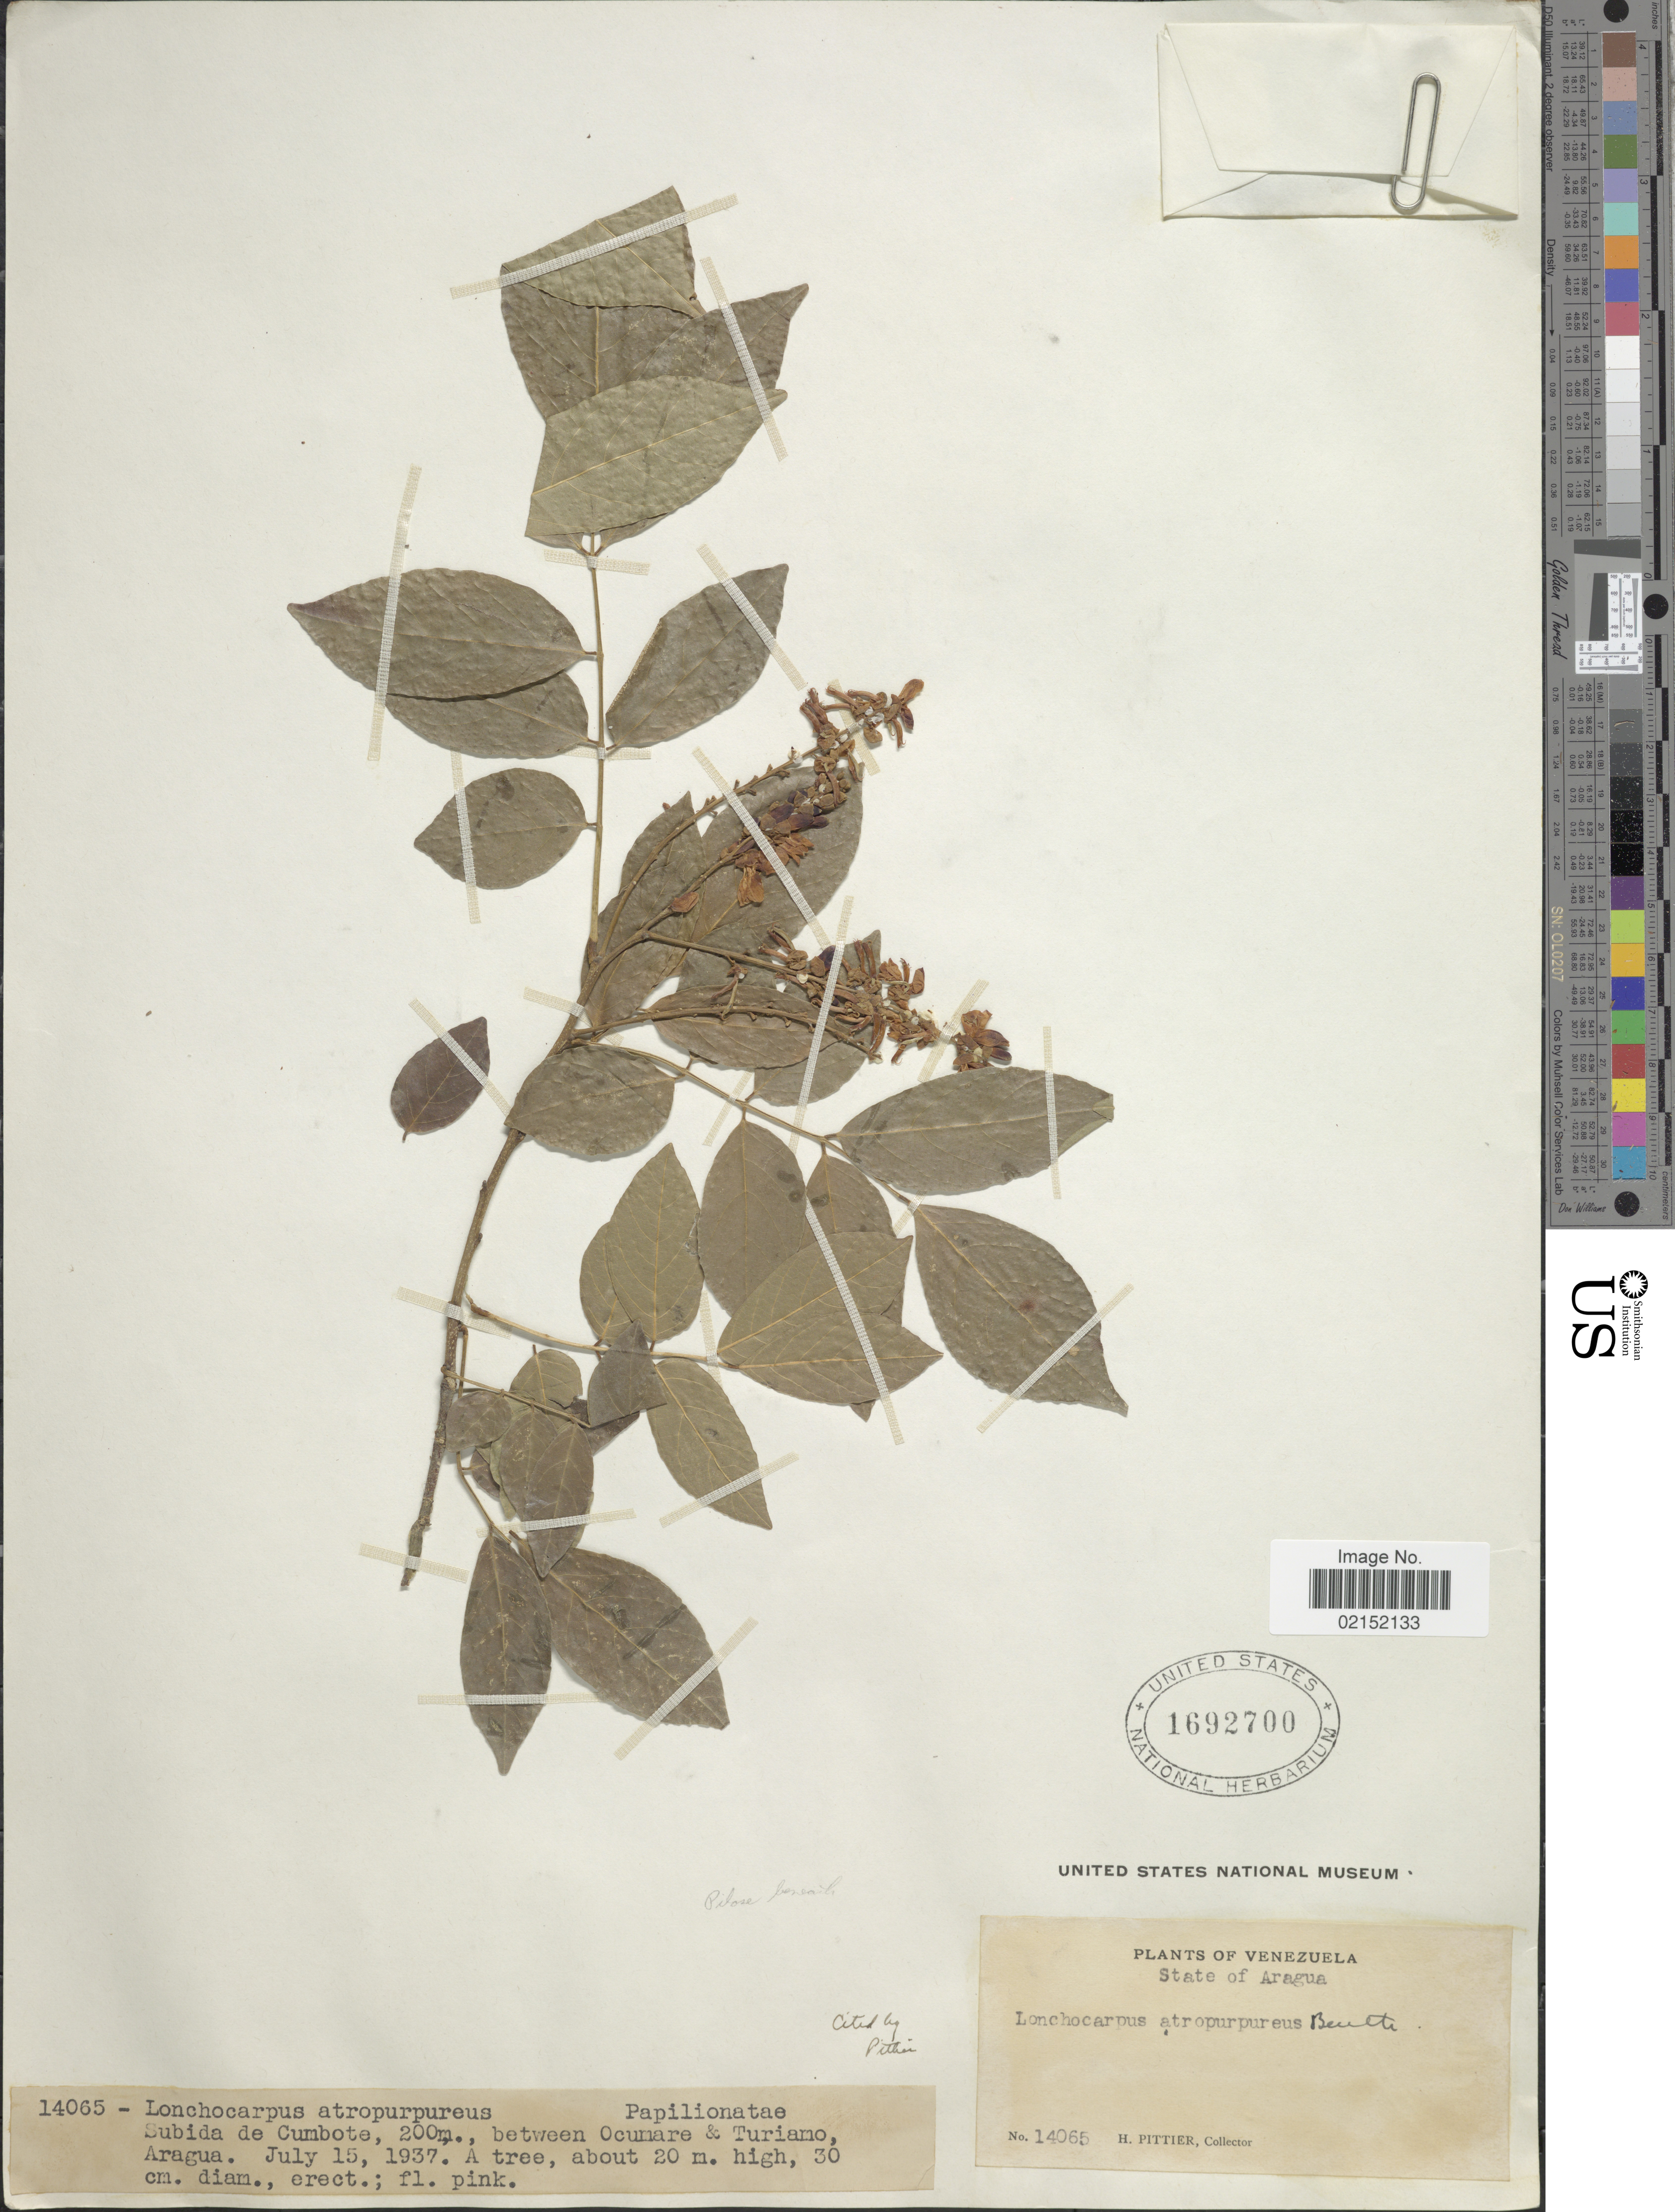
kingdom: Plantae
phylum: Tracheophyta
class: Magnoliopsida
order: Fabales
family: Fabaceae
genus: Lonchocarpus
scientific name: Lonchocarpus atropurpureus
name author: Benth.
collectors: H. F. Pittier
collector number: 14065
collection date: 1937-07-15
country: Venezuela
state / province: Aragua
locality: Subida de Cumbote, between Ocumare & Turiamo Aragua. State of Aragua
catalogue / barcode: US 1692700